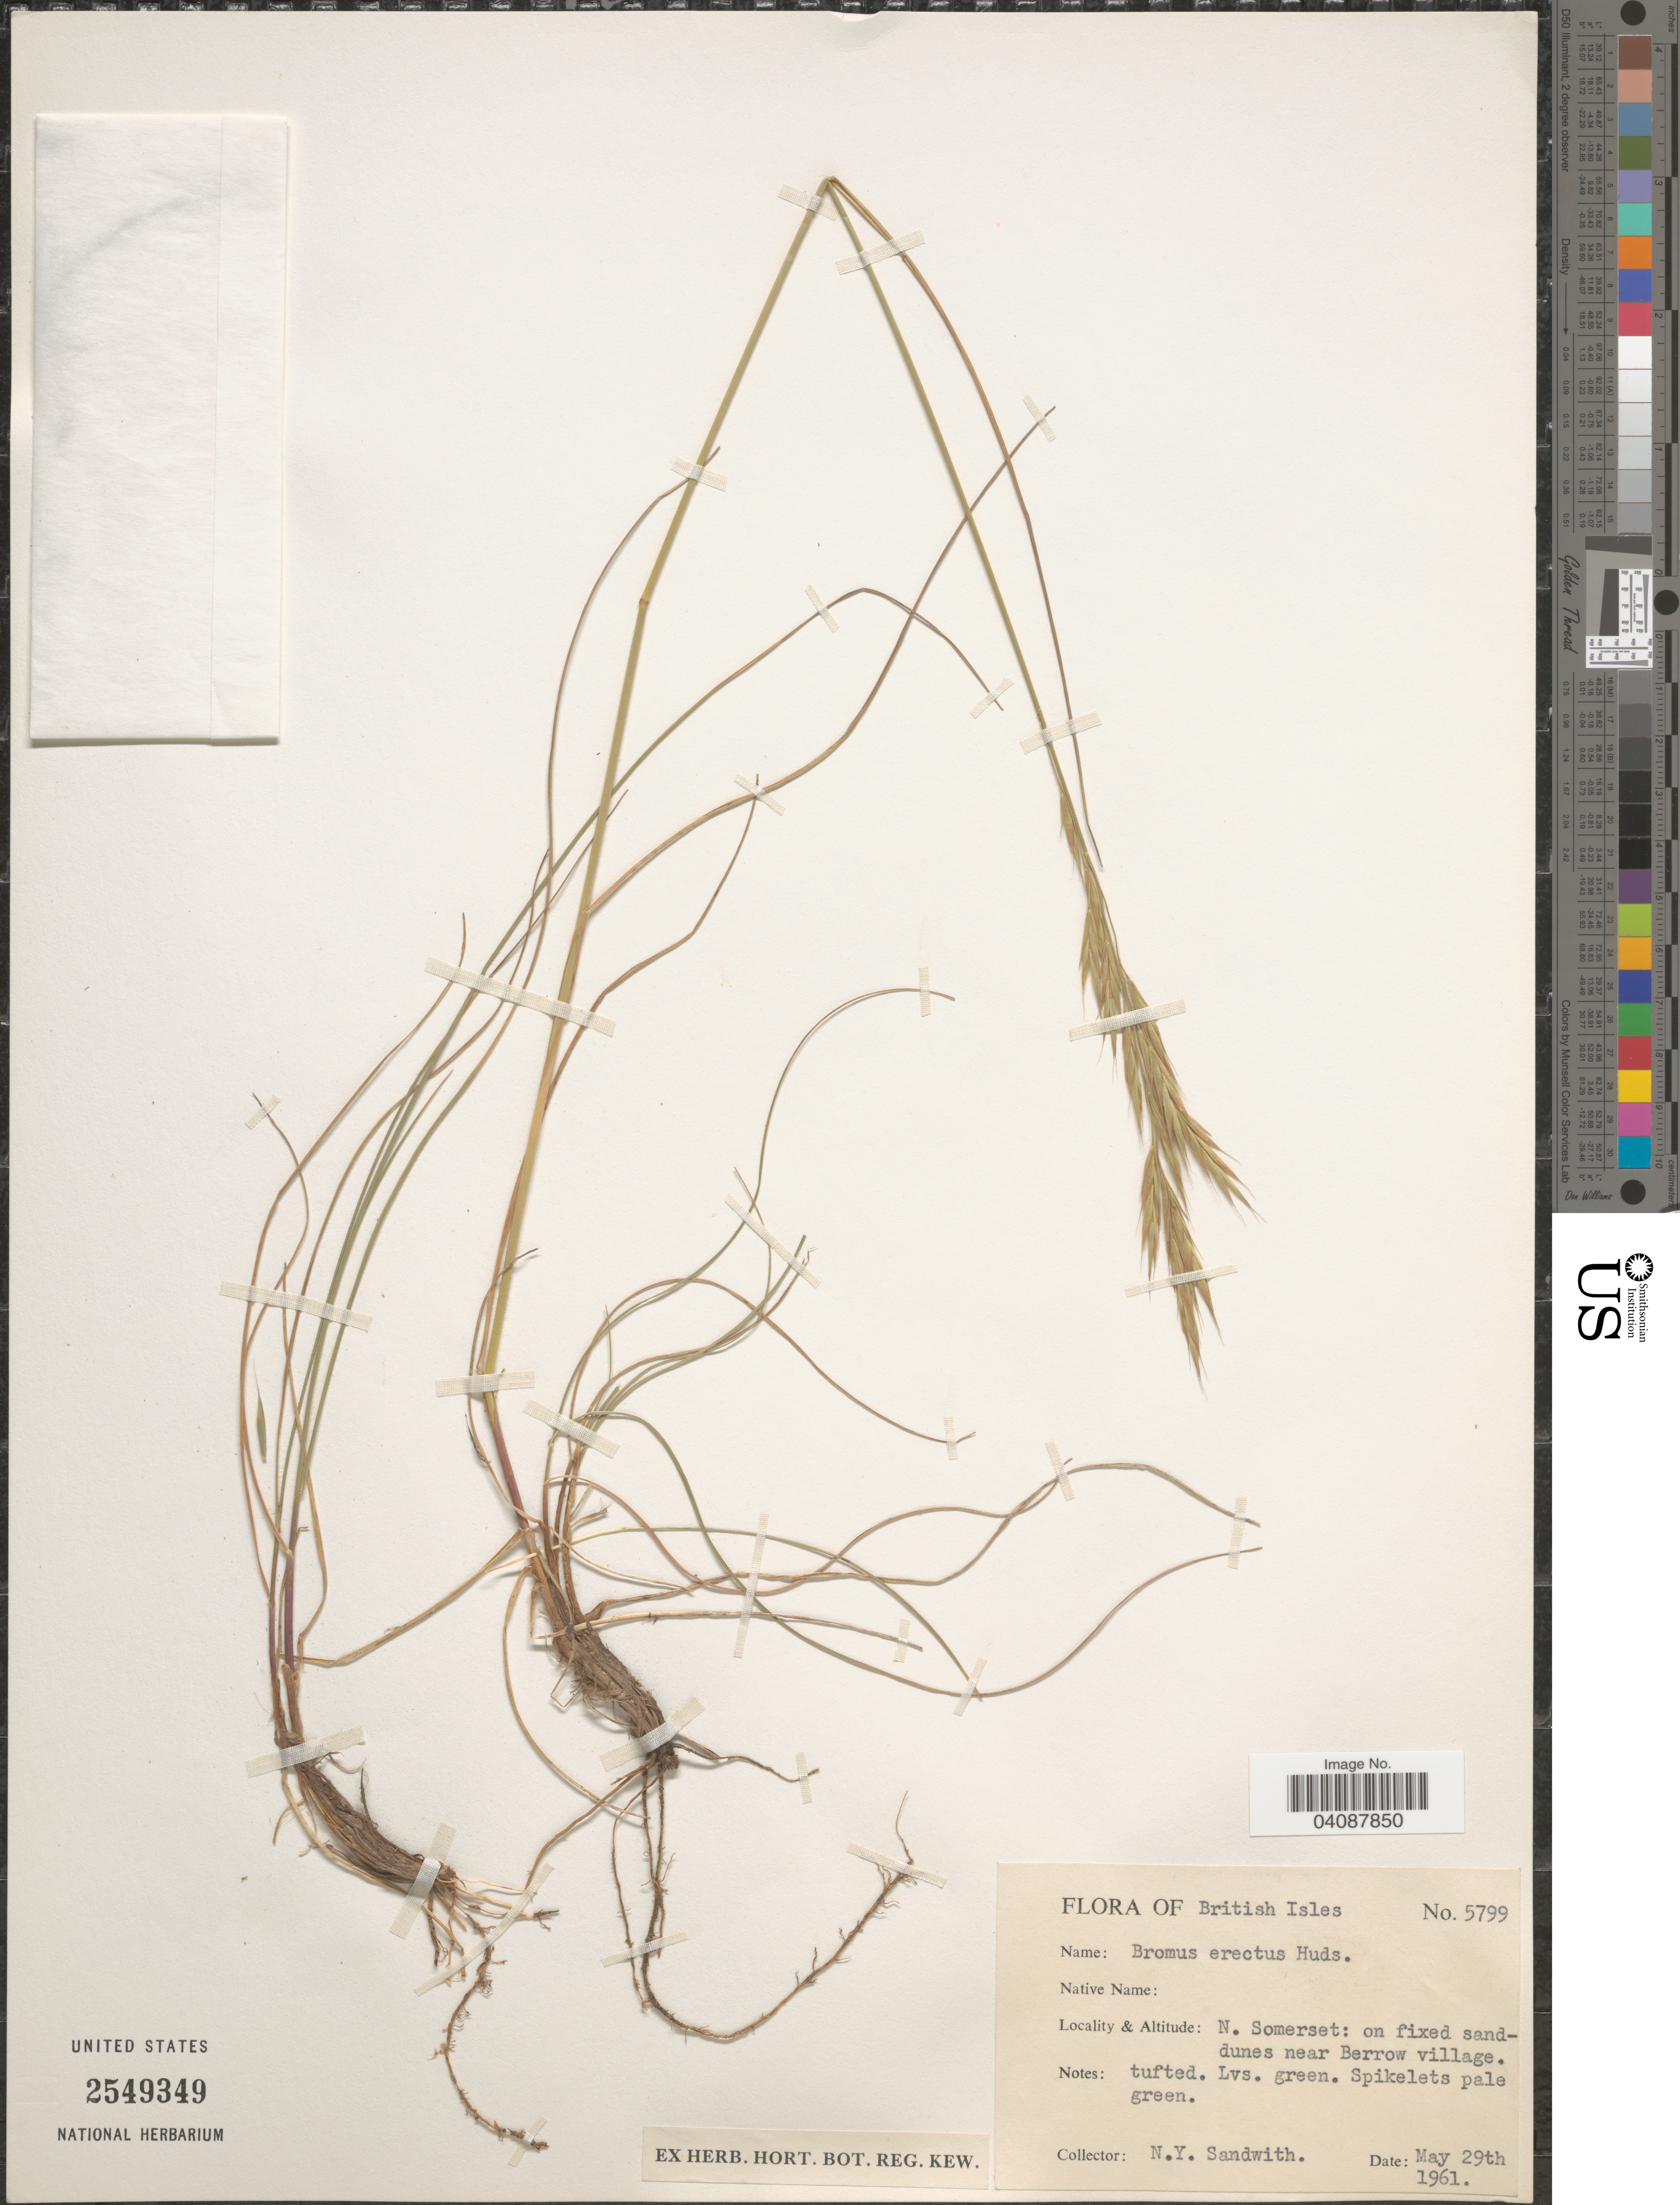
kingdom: Plantae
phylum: Tracheophyta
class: Liliopsida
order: Poales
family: Poaceae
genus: Bromus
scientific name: Bromus erectus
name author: Huds.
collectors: N. Y. Sandwith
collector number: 5799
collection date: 1961-05-29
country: United Kingdom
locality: British Isles. N. Somerset: on fixed sanddunes near Berrow village.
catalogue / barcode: US 2549349